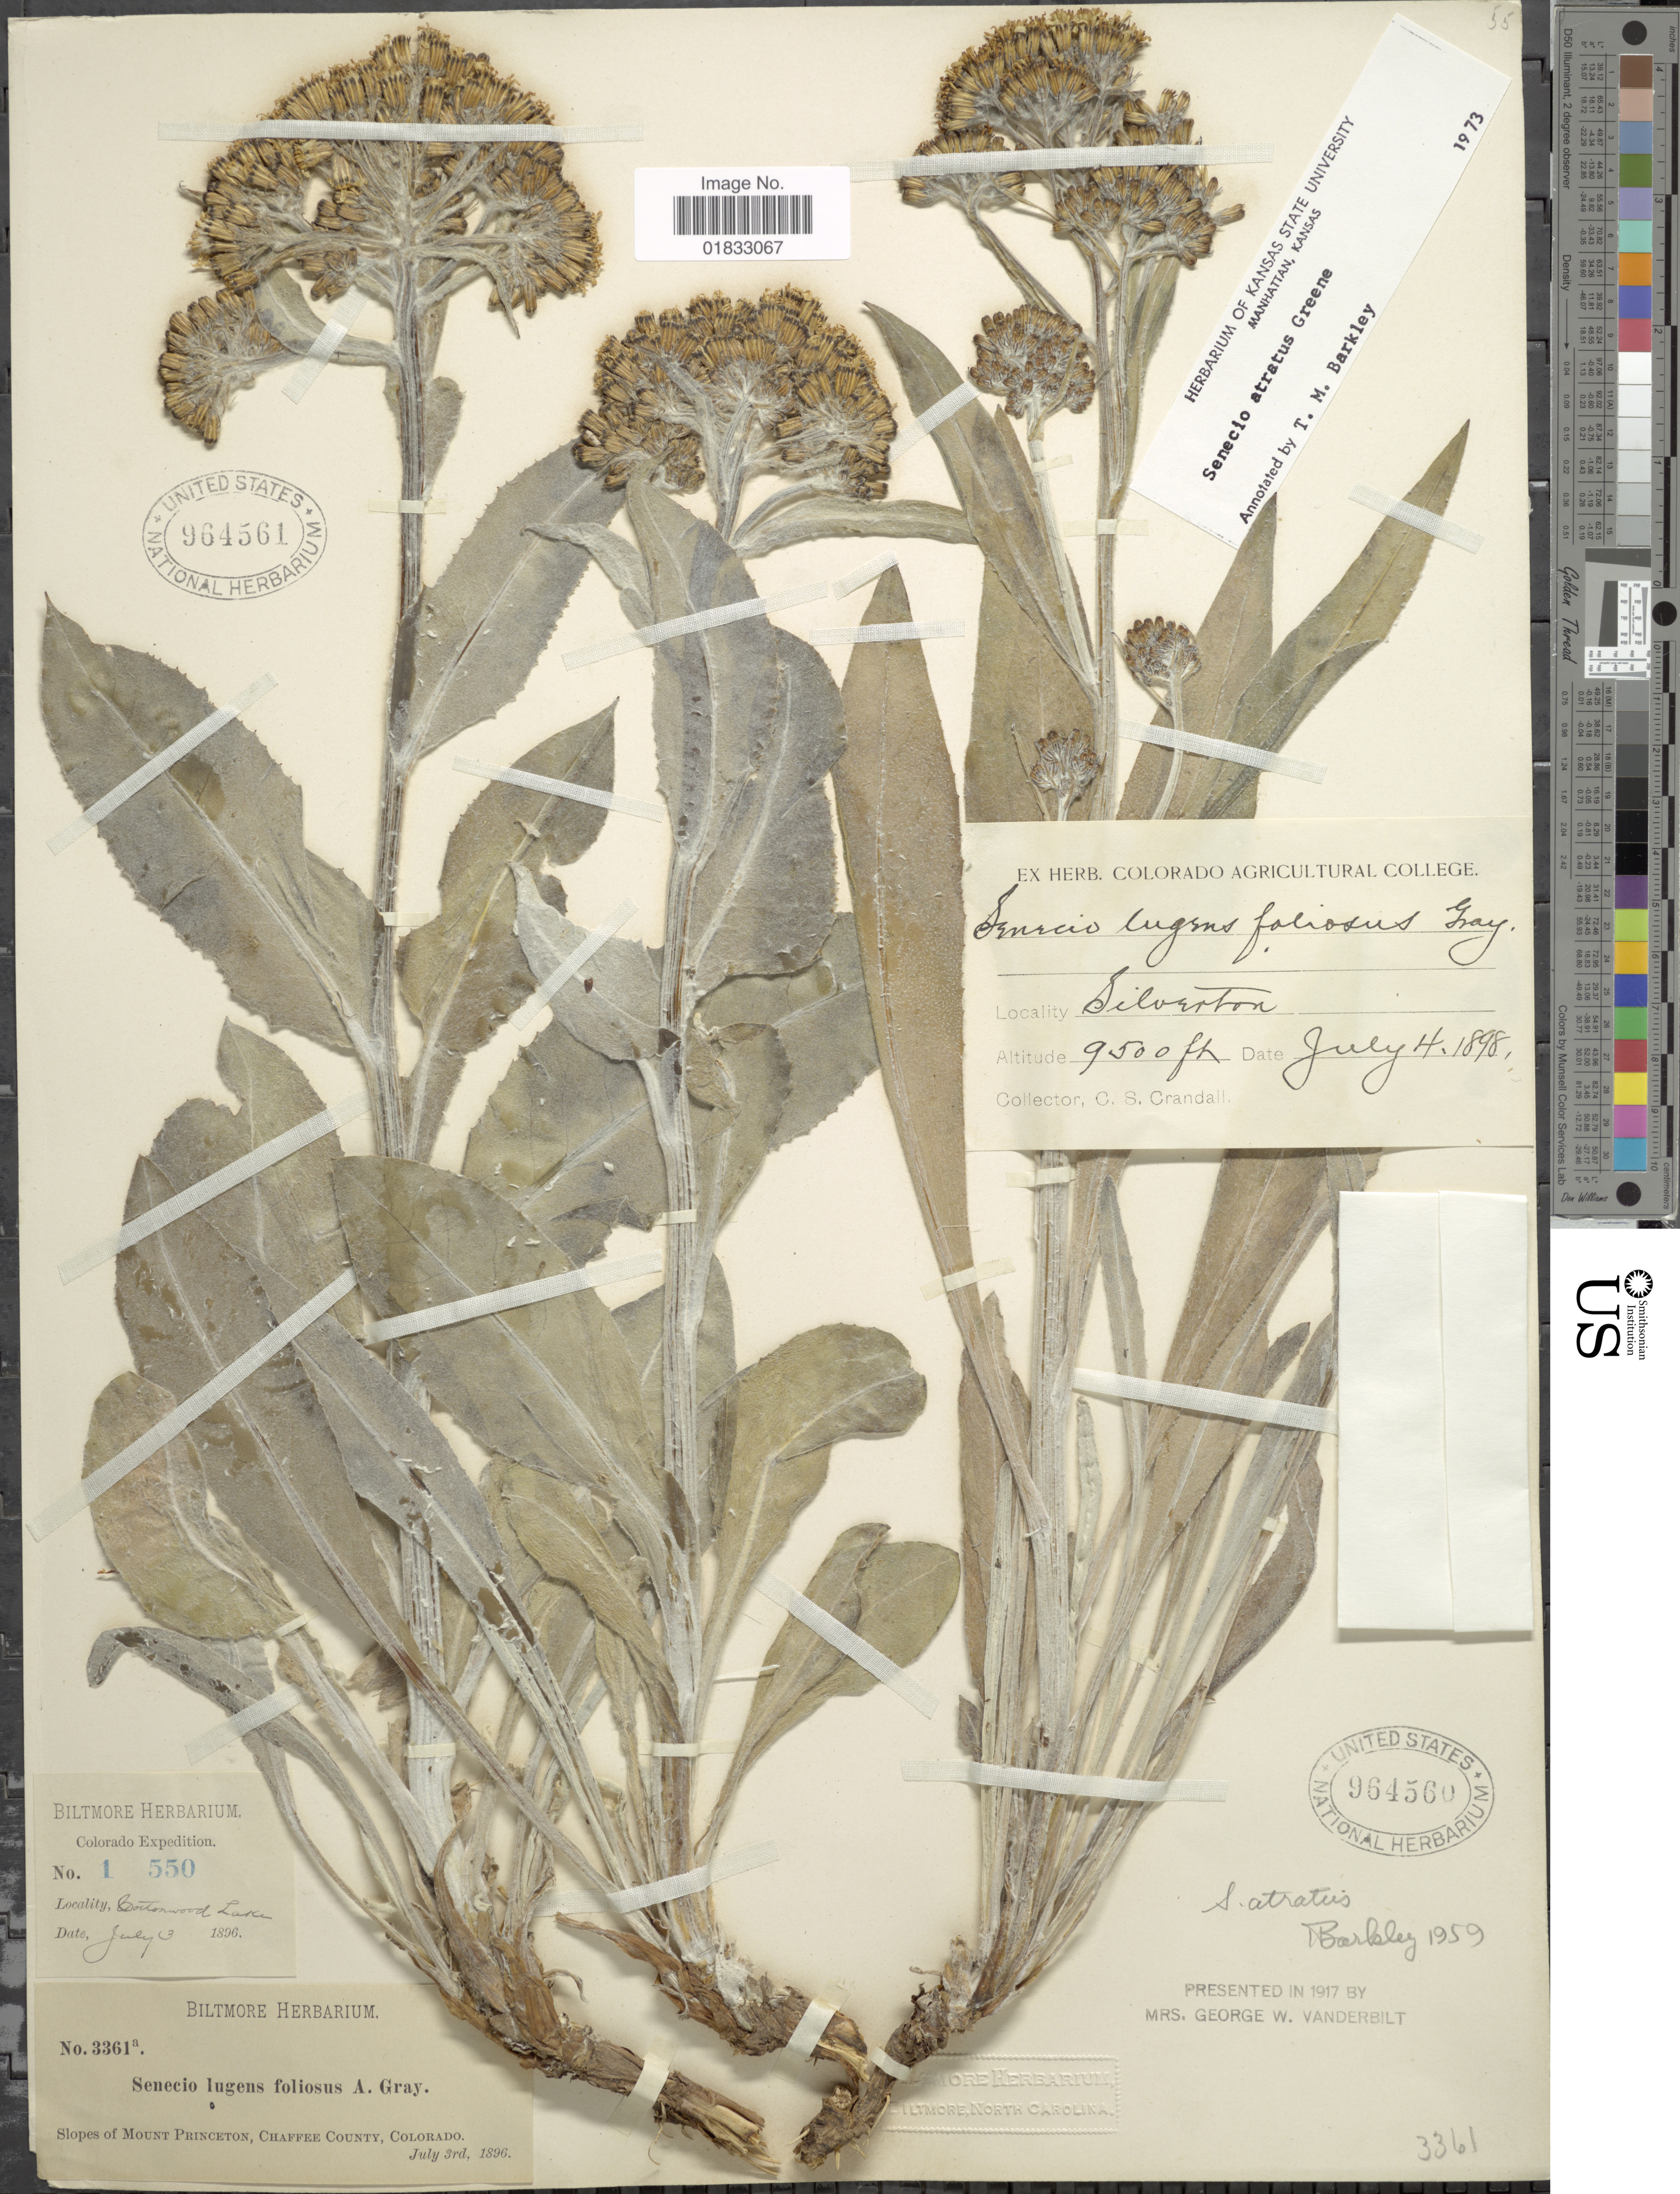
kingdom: Plantae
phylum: Tracheophyta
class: Magnoliopsida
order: Asterales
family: Asteraceae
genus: Senecio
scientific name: Senecio atratus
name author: Greene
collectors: ex herb. Biltmore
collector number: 3361a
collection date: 1896-07-03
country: United States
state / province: Colorado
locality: Slopes of Mount Princeton, Chaffee County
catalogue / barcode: US 964560